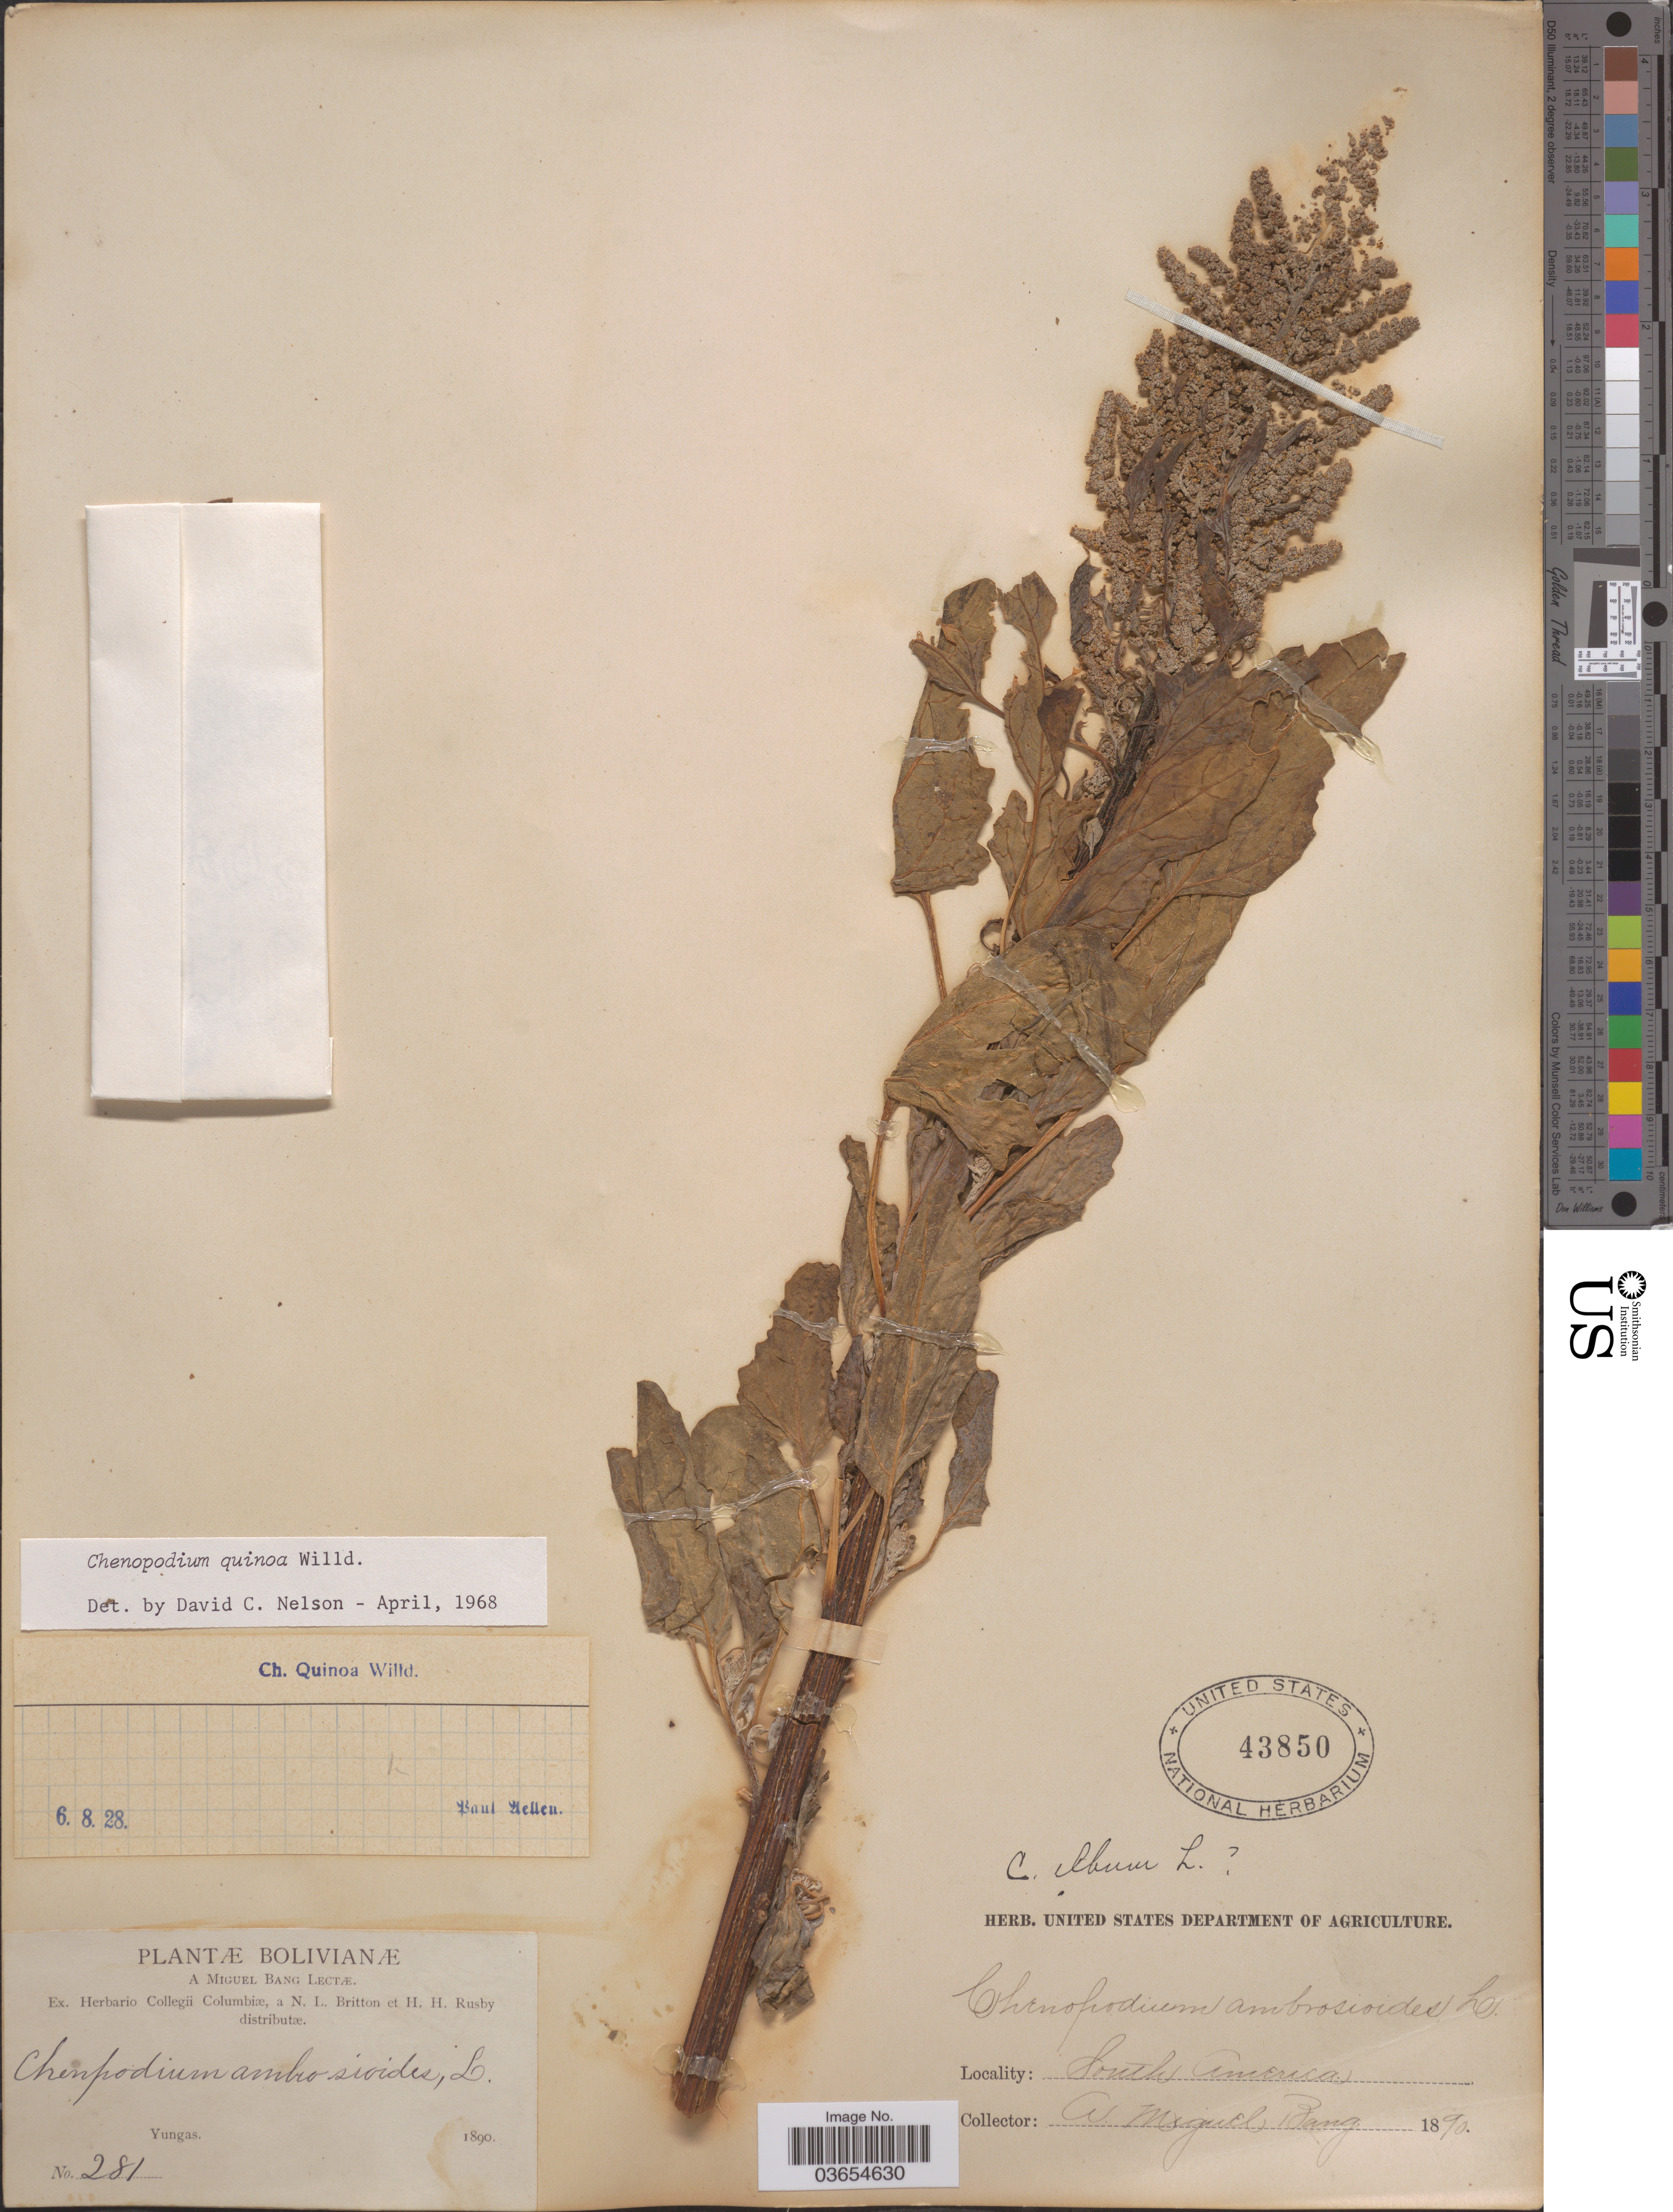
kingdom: Plantae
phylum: Tracheophyta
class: Magnoliopsida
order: Caryophyllales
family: Amaranthaceae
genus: Chenopodium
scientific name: Chenopodium quinoa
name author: Willd.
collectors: M. Bang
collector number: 281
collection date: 1890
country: Bolivia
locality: Yungas.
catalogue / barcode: US 43850